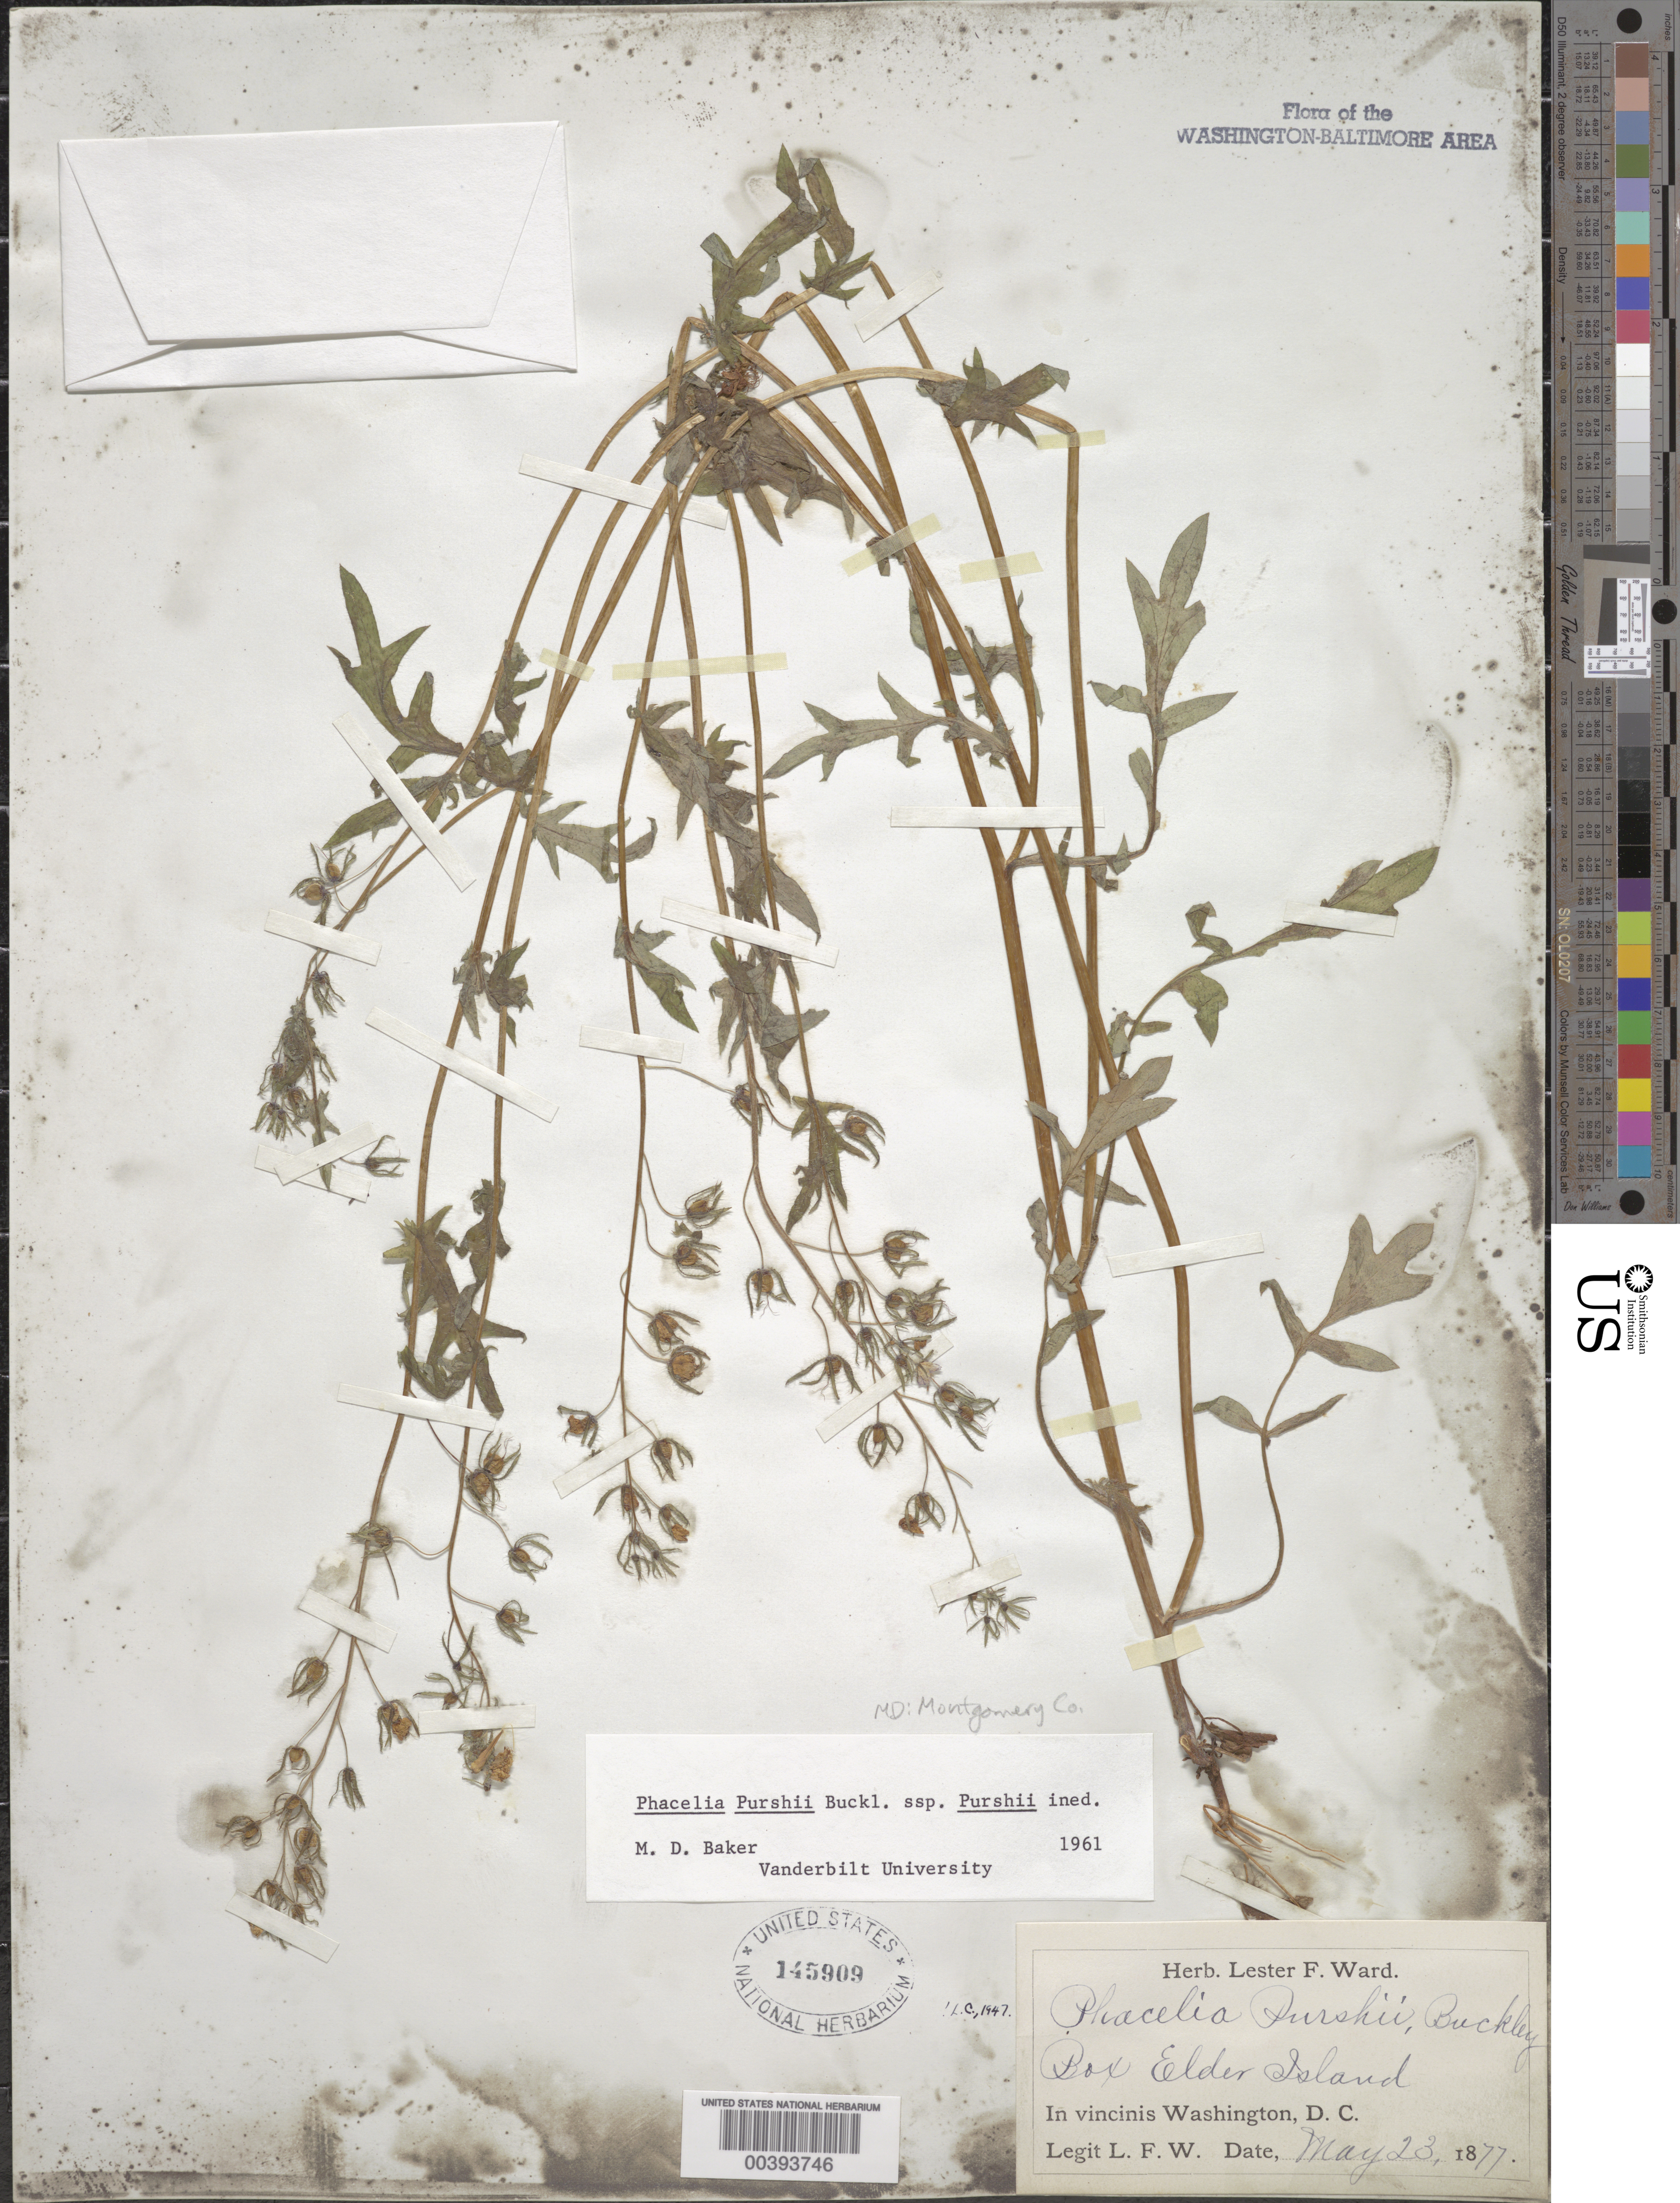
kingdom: Plantae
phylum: Tracheophyta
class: Magnoliopsida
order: Boraginales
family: Hydrophyllaceae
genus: Phacelia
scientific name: Phacelia purshii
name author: Buckley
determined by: Baker, M. D.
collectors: L. F. Ward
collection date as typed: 23 May 1877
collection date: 1877-05-23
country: United States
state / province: Maryland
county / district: Montgomery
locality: Box Elder I. C. & O. Canal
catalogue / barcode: US 145909